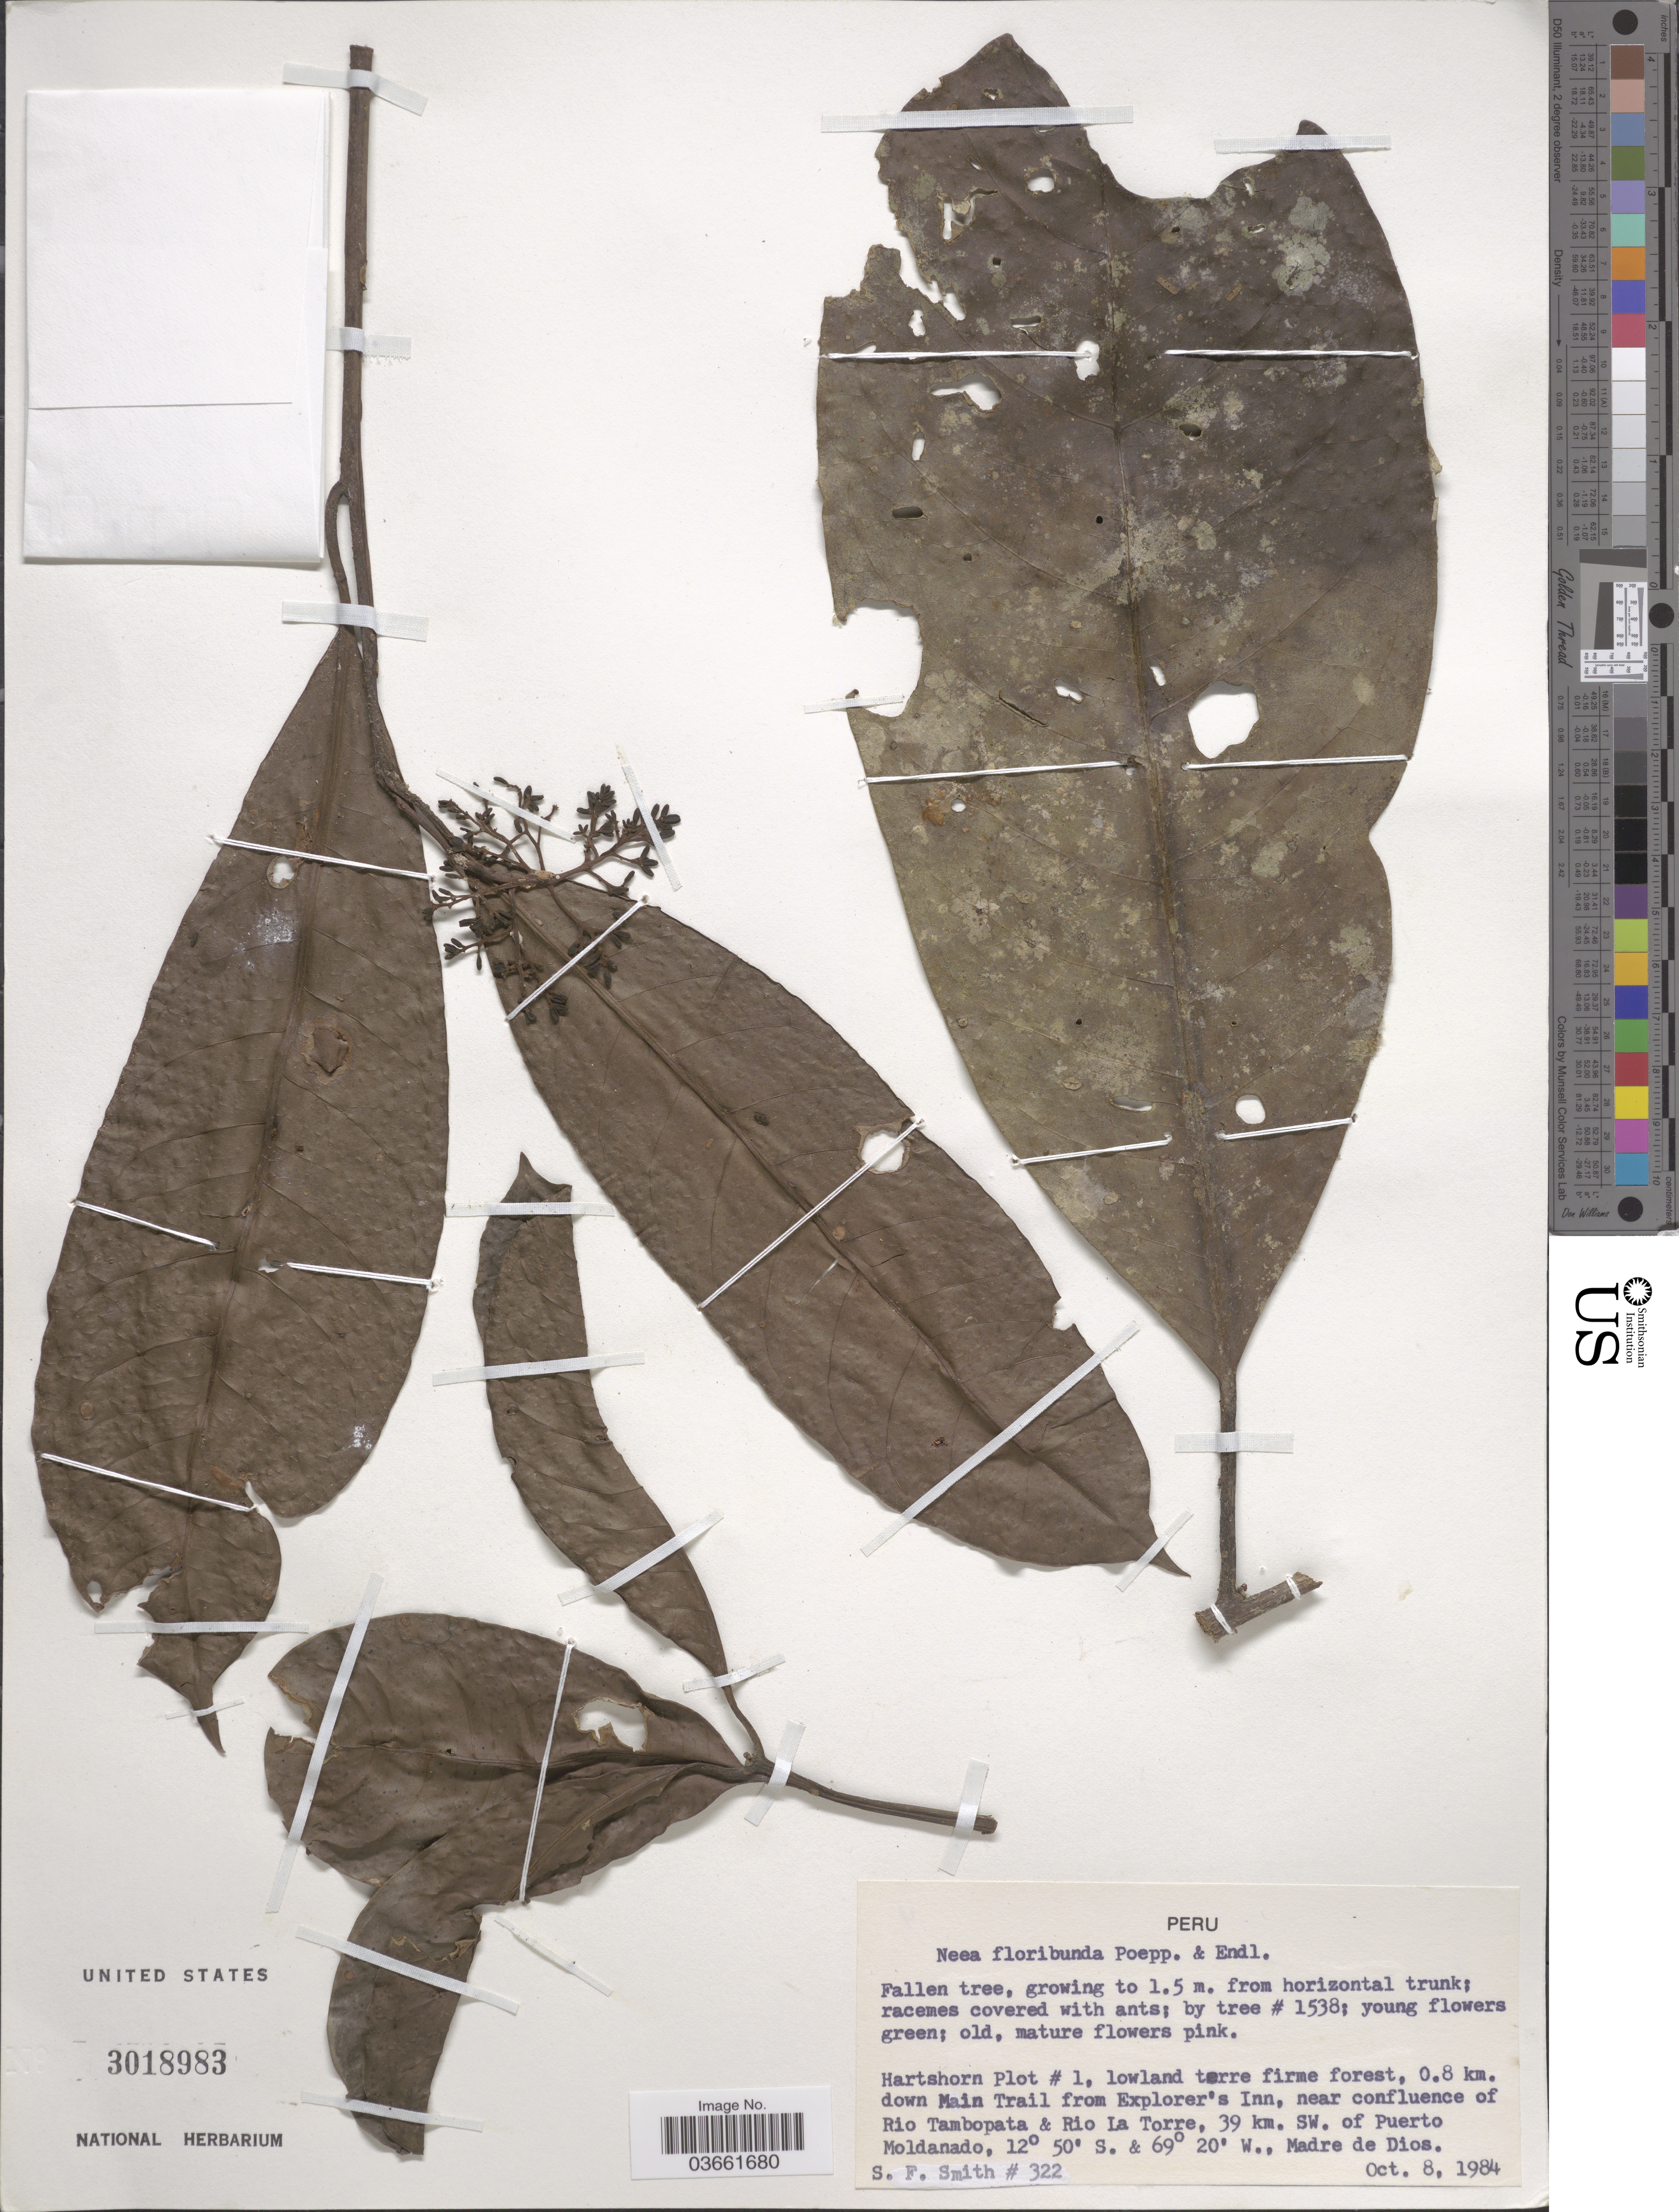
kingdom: Plantae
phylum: Tracheophyta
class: Magnoliopsida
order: Caryophyllales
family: Nyctaginaceae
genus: Neea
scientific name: Neea floribunda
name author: Poepp. & Endl.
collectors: S.F. Smith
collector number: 322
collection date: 1984-10-08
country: Peru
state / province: Madre de Dios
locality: Hartshorn Plot # 1, lowland terre firme forest, 0.8 km. down Main Trail from Explorer's Inn, near confluence of Rio Tambopata & Rio La Torre, 39 km. SW. of Puerto Moldanado.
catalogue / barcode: US 3018983